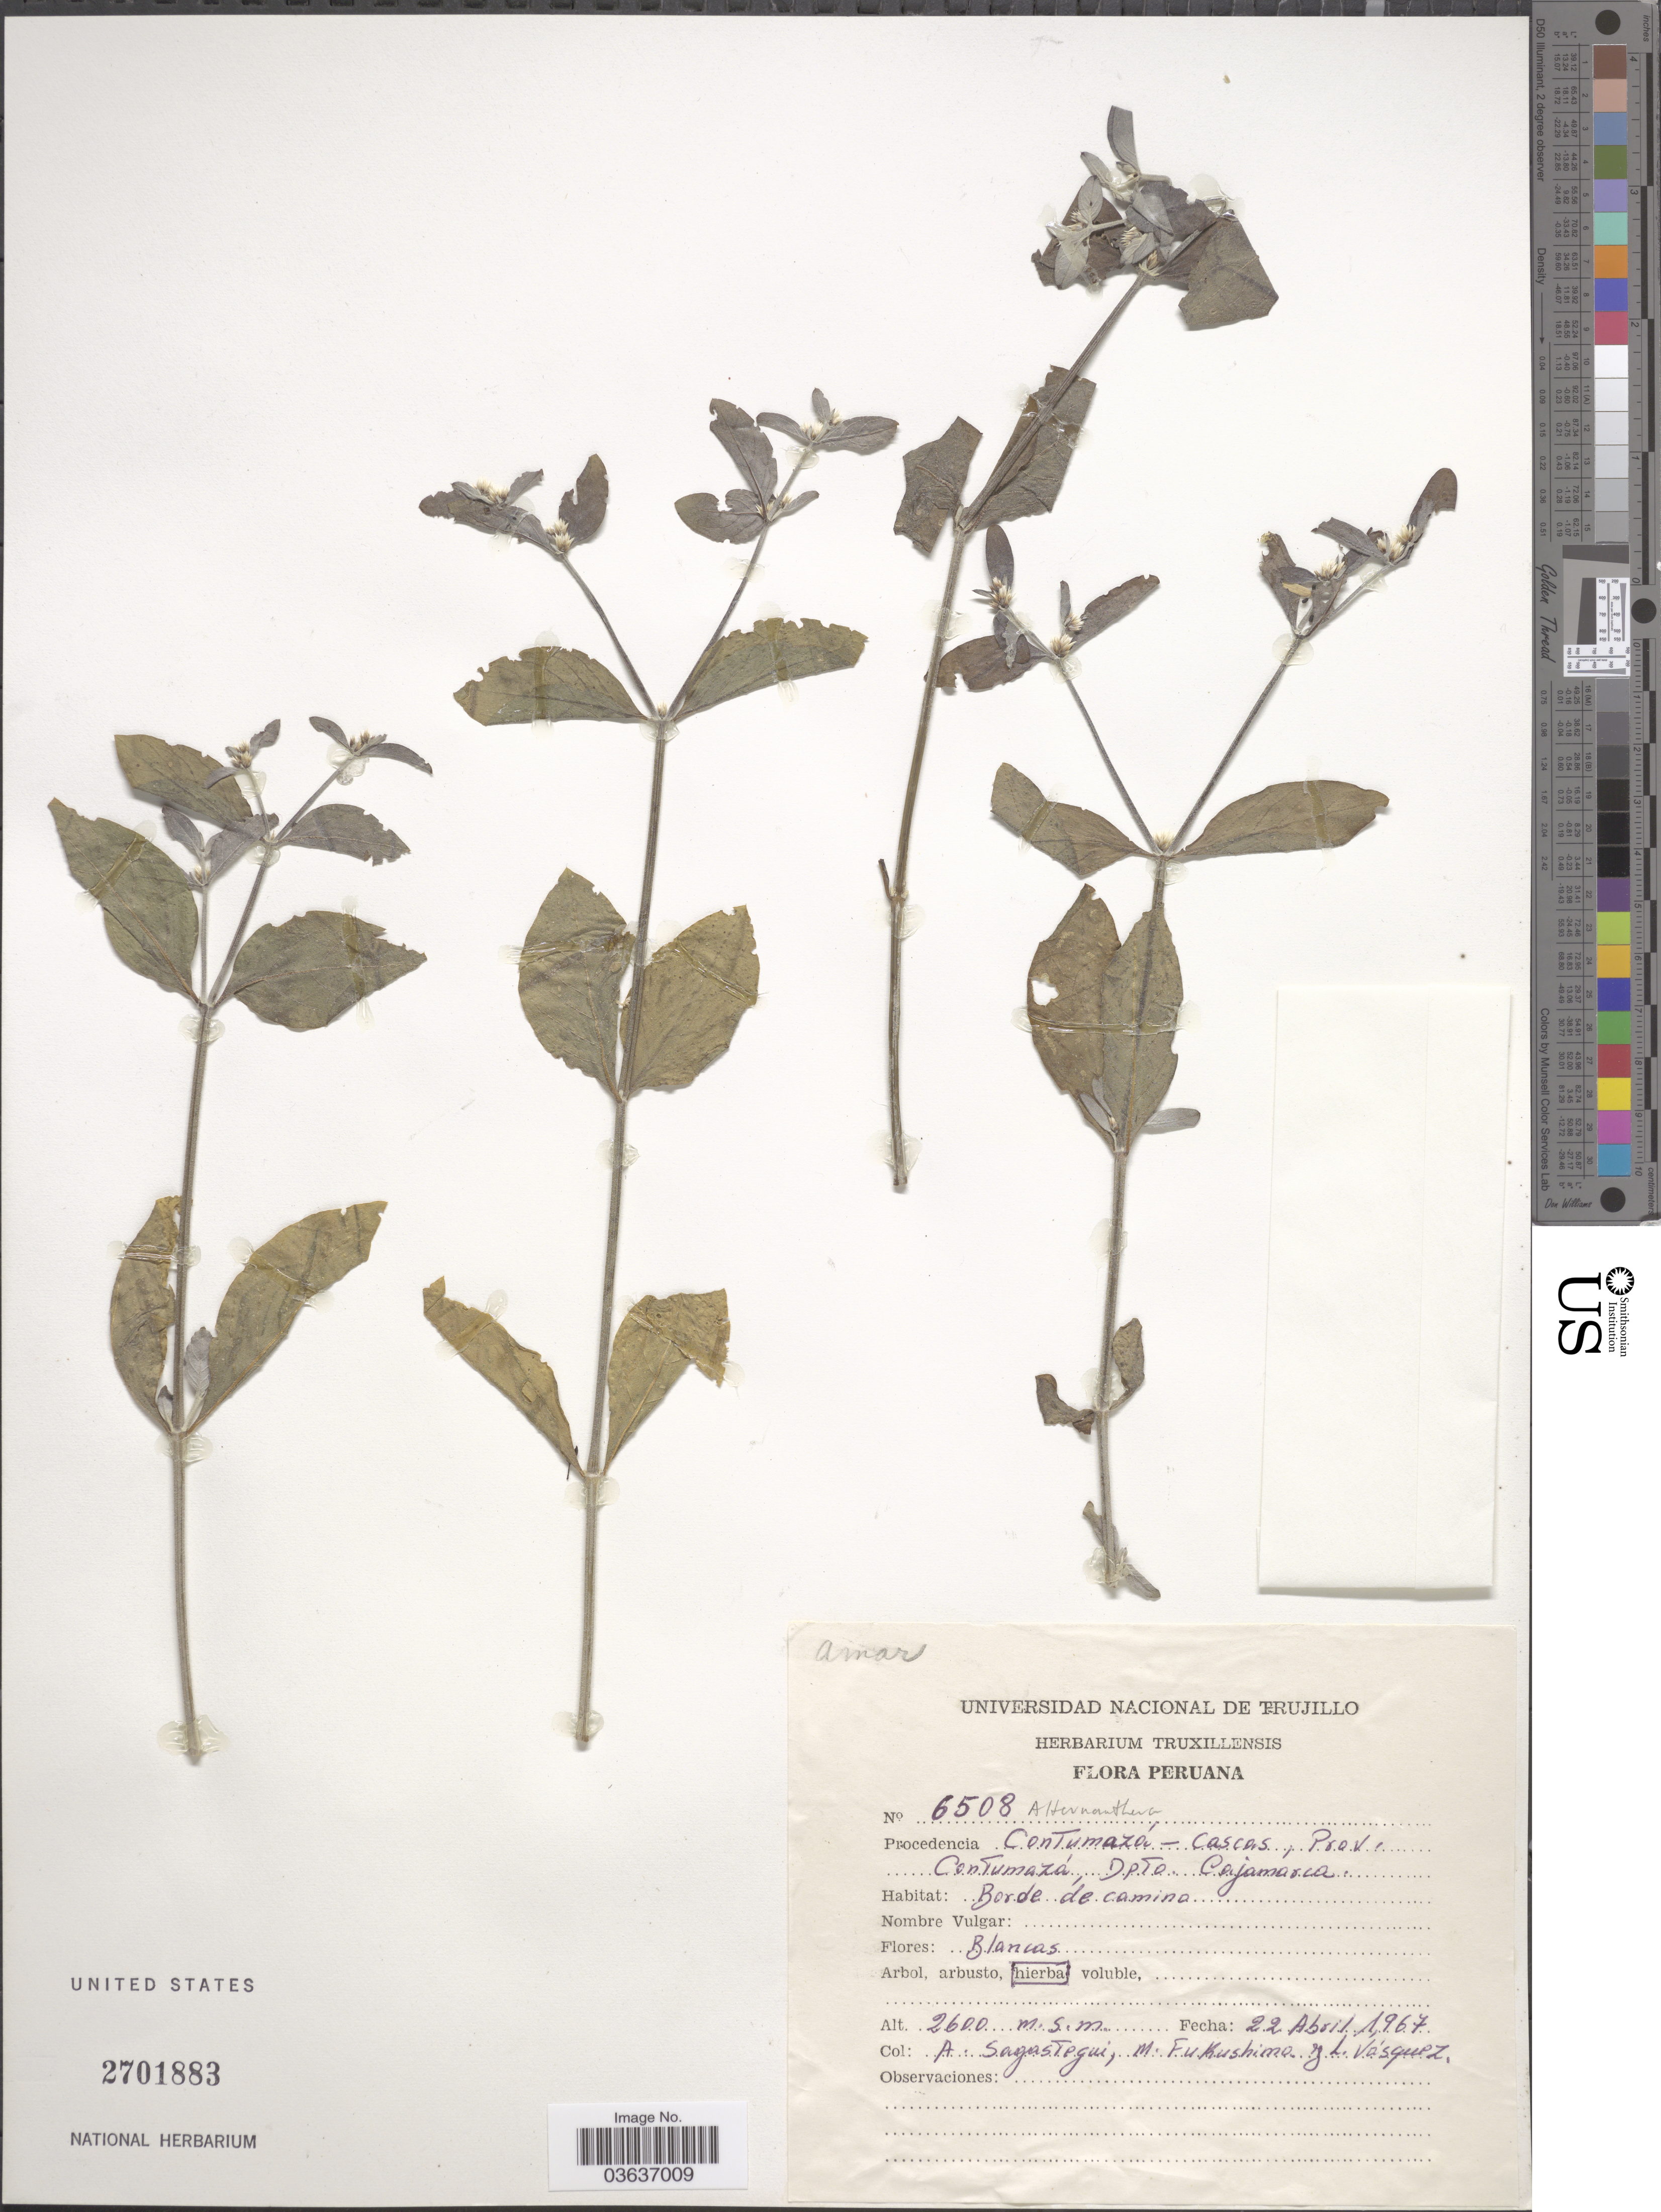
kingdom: Plantae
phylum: Tracheophyta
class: Magnoliopsida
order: Caryophyllales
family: Amaranthaceae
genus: Alternanthera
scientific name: Alternanthera sp.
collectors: A. Sagastegui, M. Fukushima & L. Vasquez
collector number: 6508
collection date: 1967-04-22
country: Peru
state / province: Cajamarca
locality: Contumazá-Cascas, prov. Contumazá, Dpto. Cajamarca.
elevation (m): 2600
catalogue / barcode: US 2701883